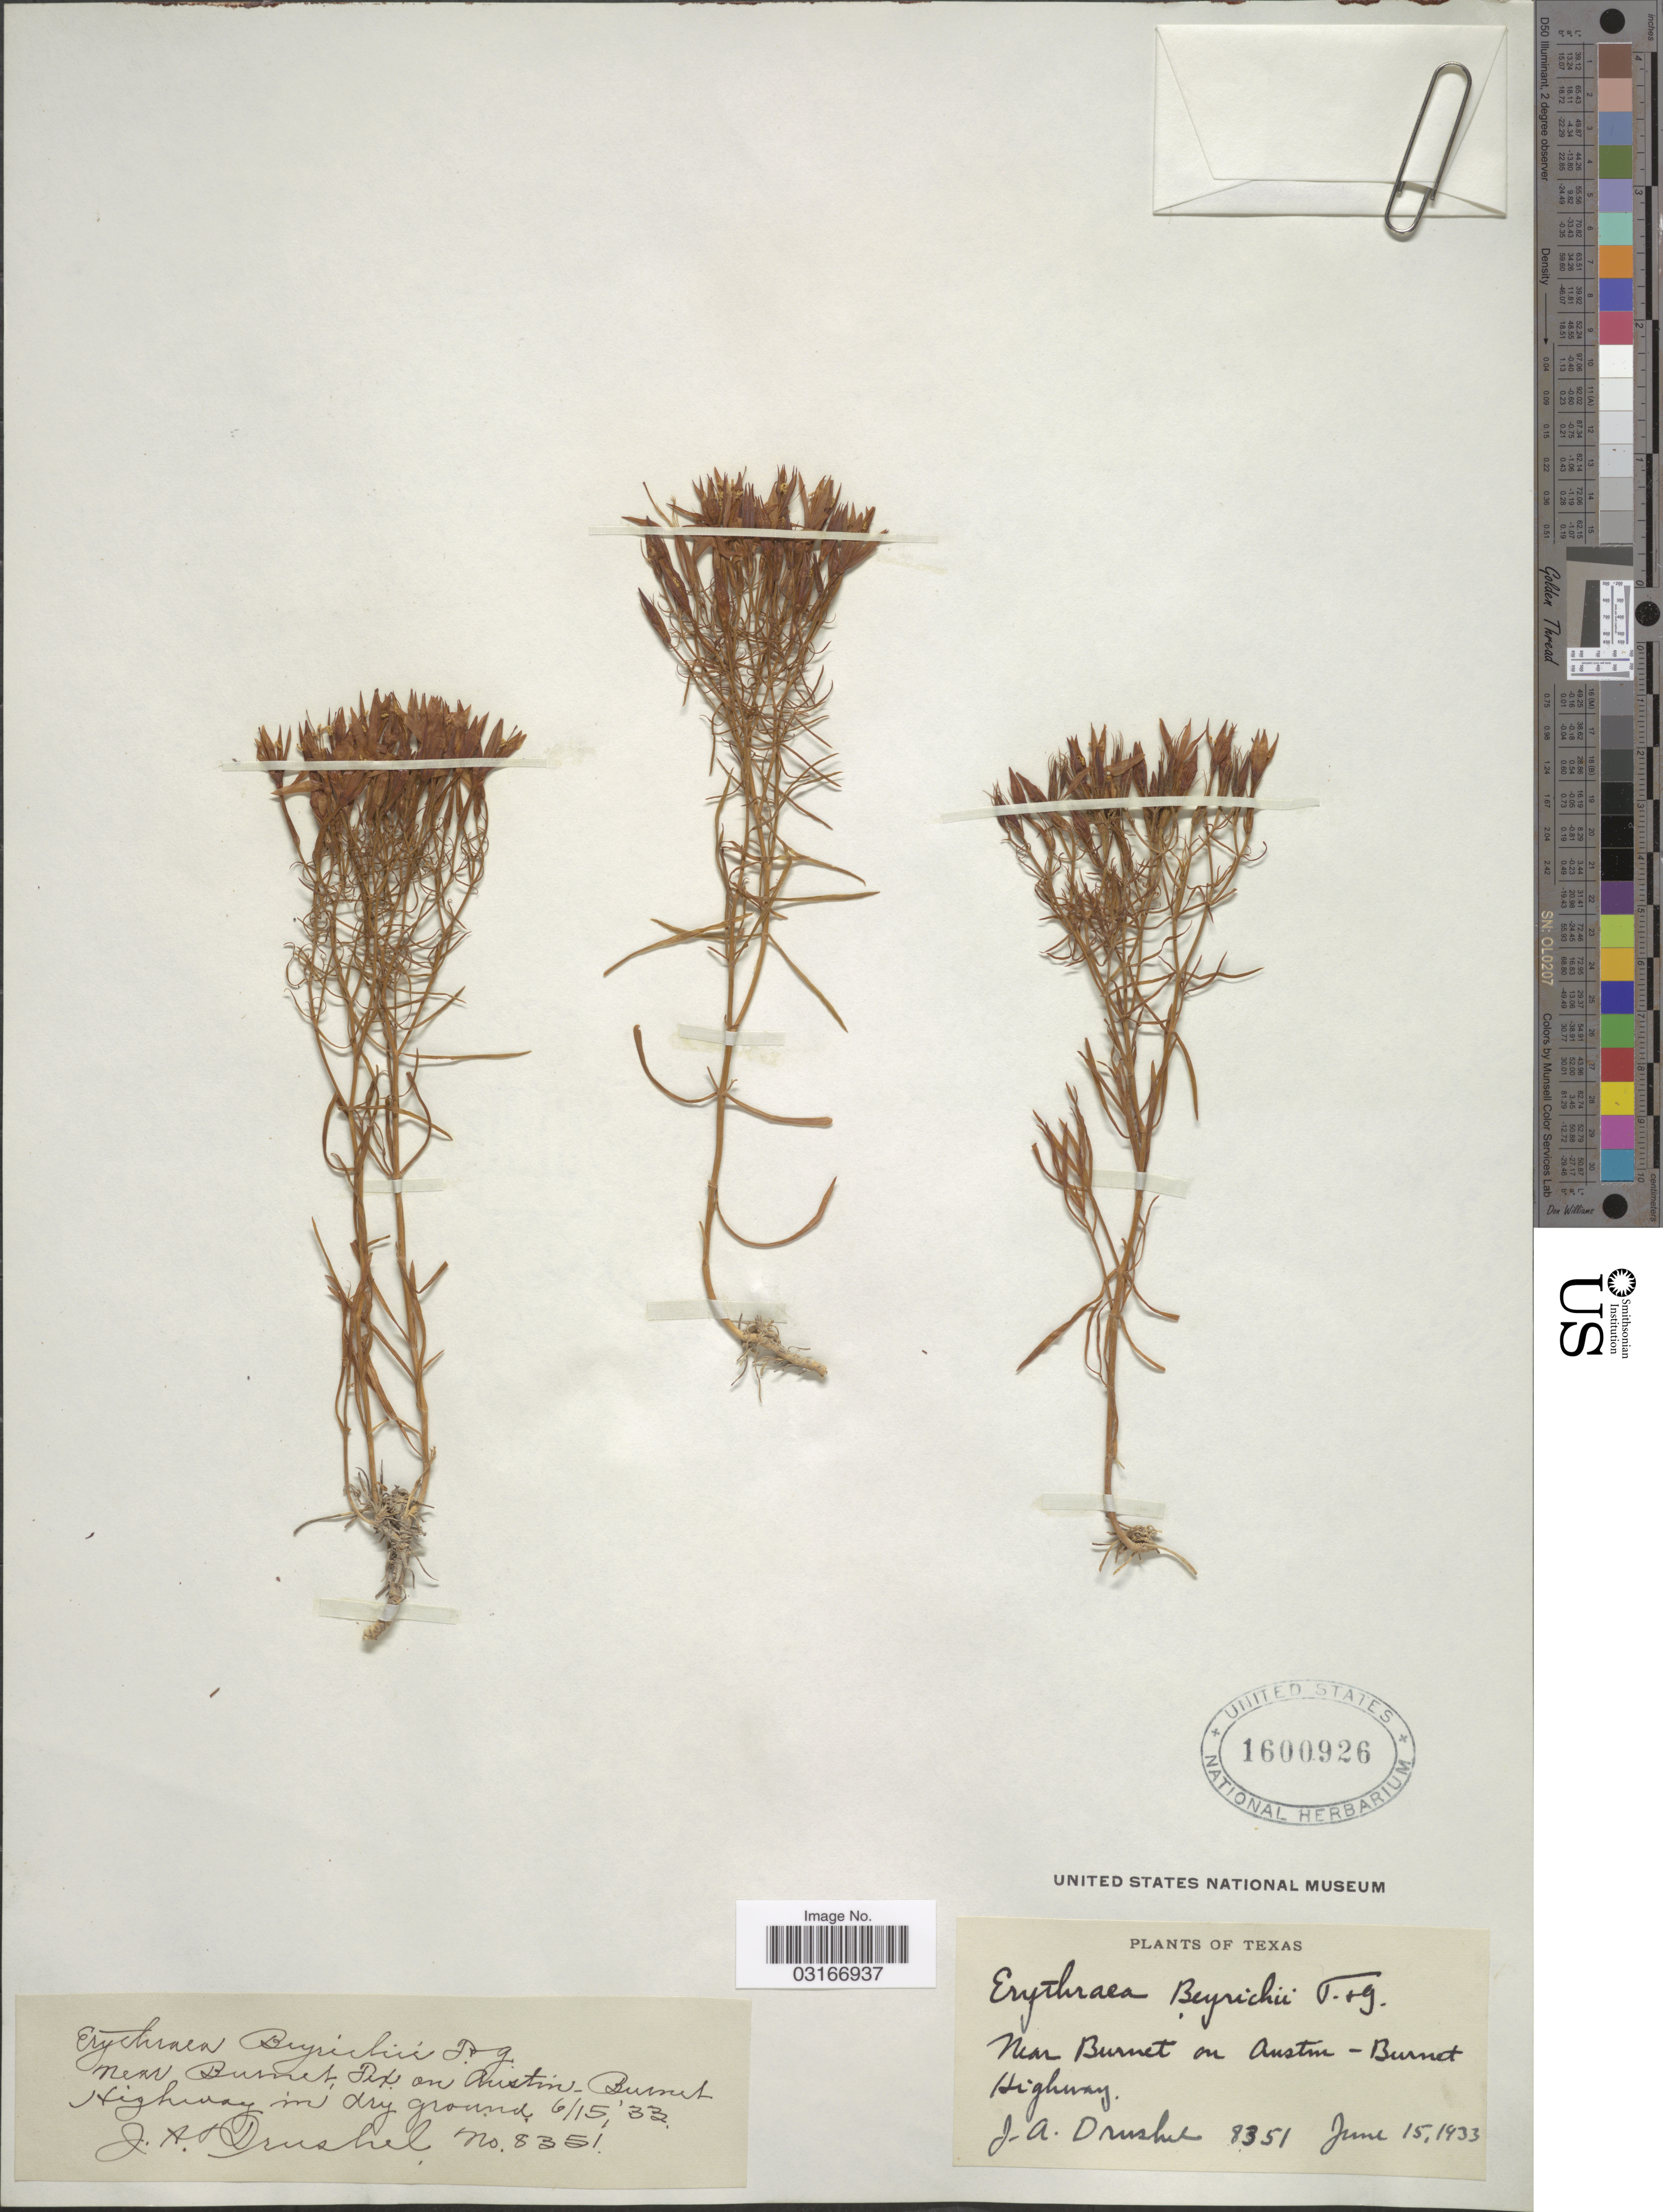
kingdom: Plantae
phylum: Tracheophyta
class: Magnoliopsida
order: Gentianales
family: Gentianaceae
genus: Centaurium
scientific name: Centaurium beyrichii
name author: (Torr.) B.L. Rob.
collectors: J. A. Drushel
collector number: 8351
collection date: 1933-06-15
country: United States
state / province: Texas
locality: Near Burnet on Austin-Burnet Highway.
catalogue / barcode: US 1600926